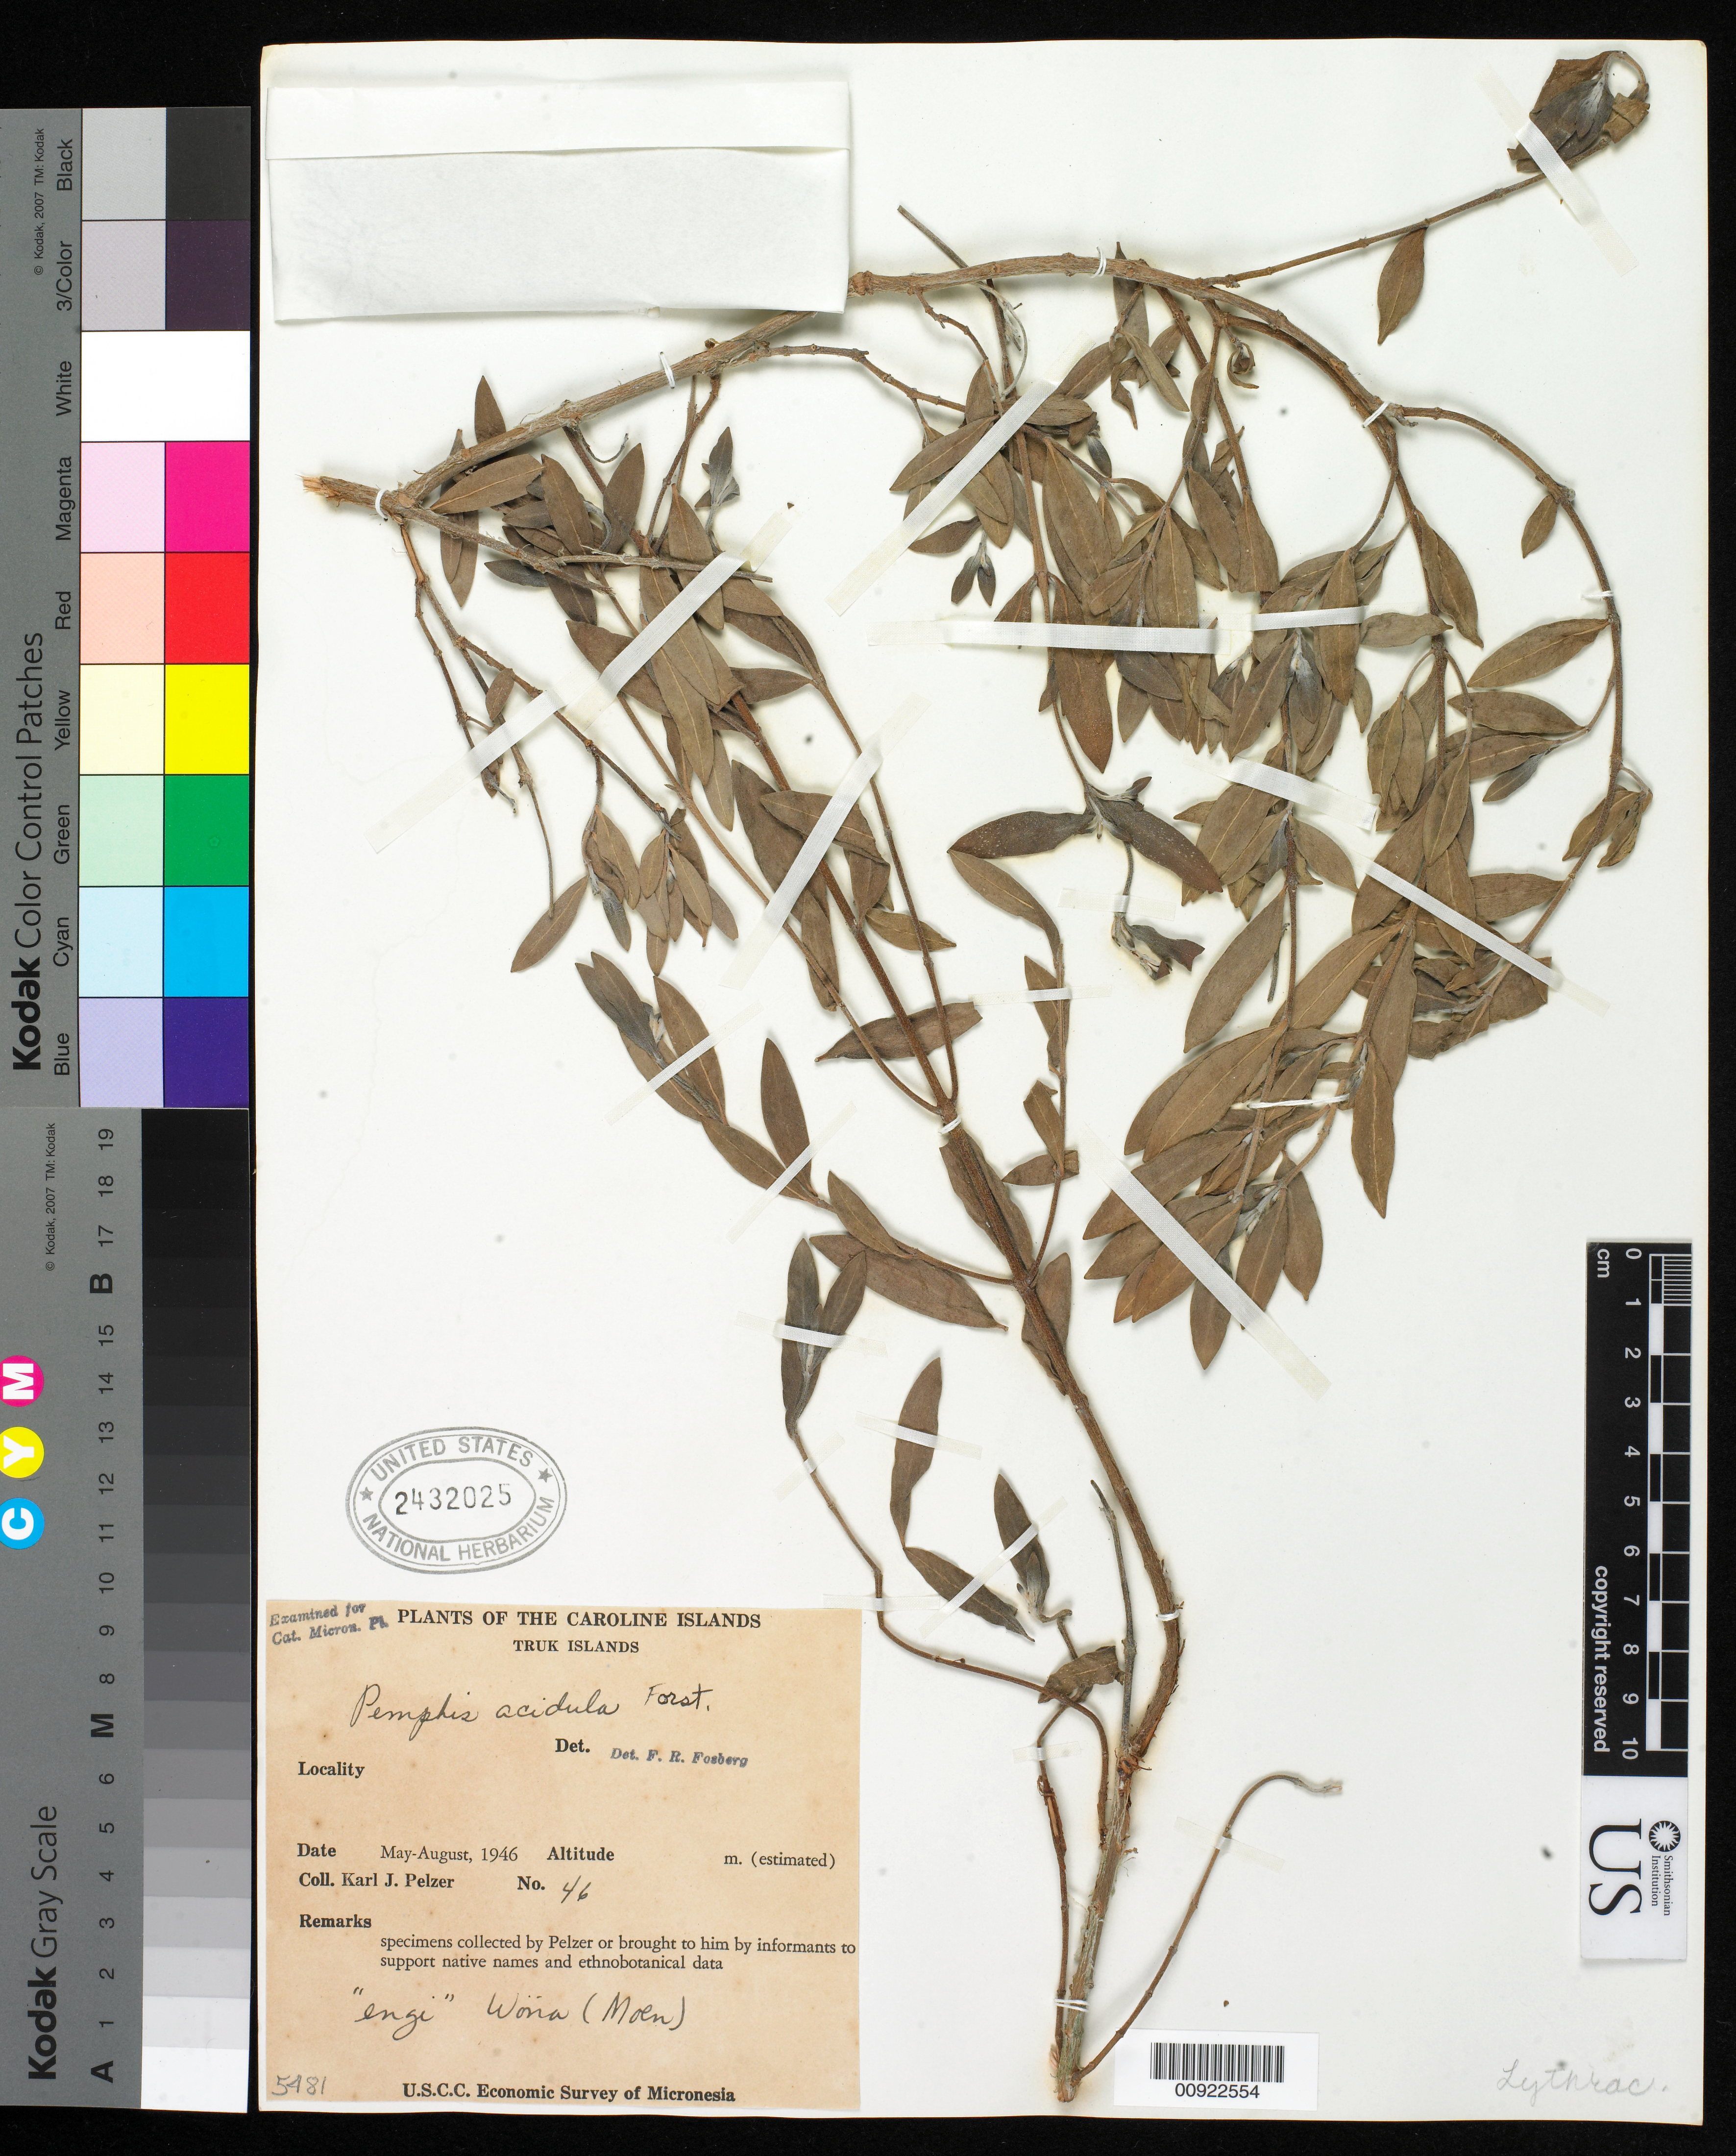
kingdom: Plantae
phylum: Tracheophyta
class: Magnoliopsida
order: Myrtales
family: Lythraceae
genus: Pemphis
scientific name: Pemphis acidula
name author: J.R. Forst. & G. Forst.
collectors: K. J. Pelzer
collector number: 46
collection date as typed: May 1946 to Aug 1946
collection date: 1946-05/1946-08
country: Micronesia, Federated States of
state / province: Truk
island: Truk (Chuuk) Is.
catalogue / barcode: US 2432025